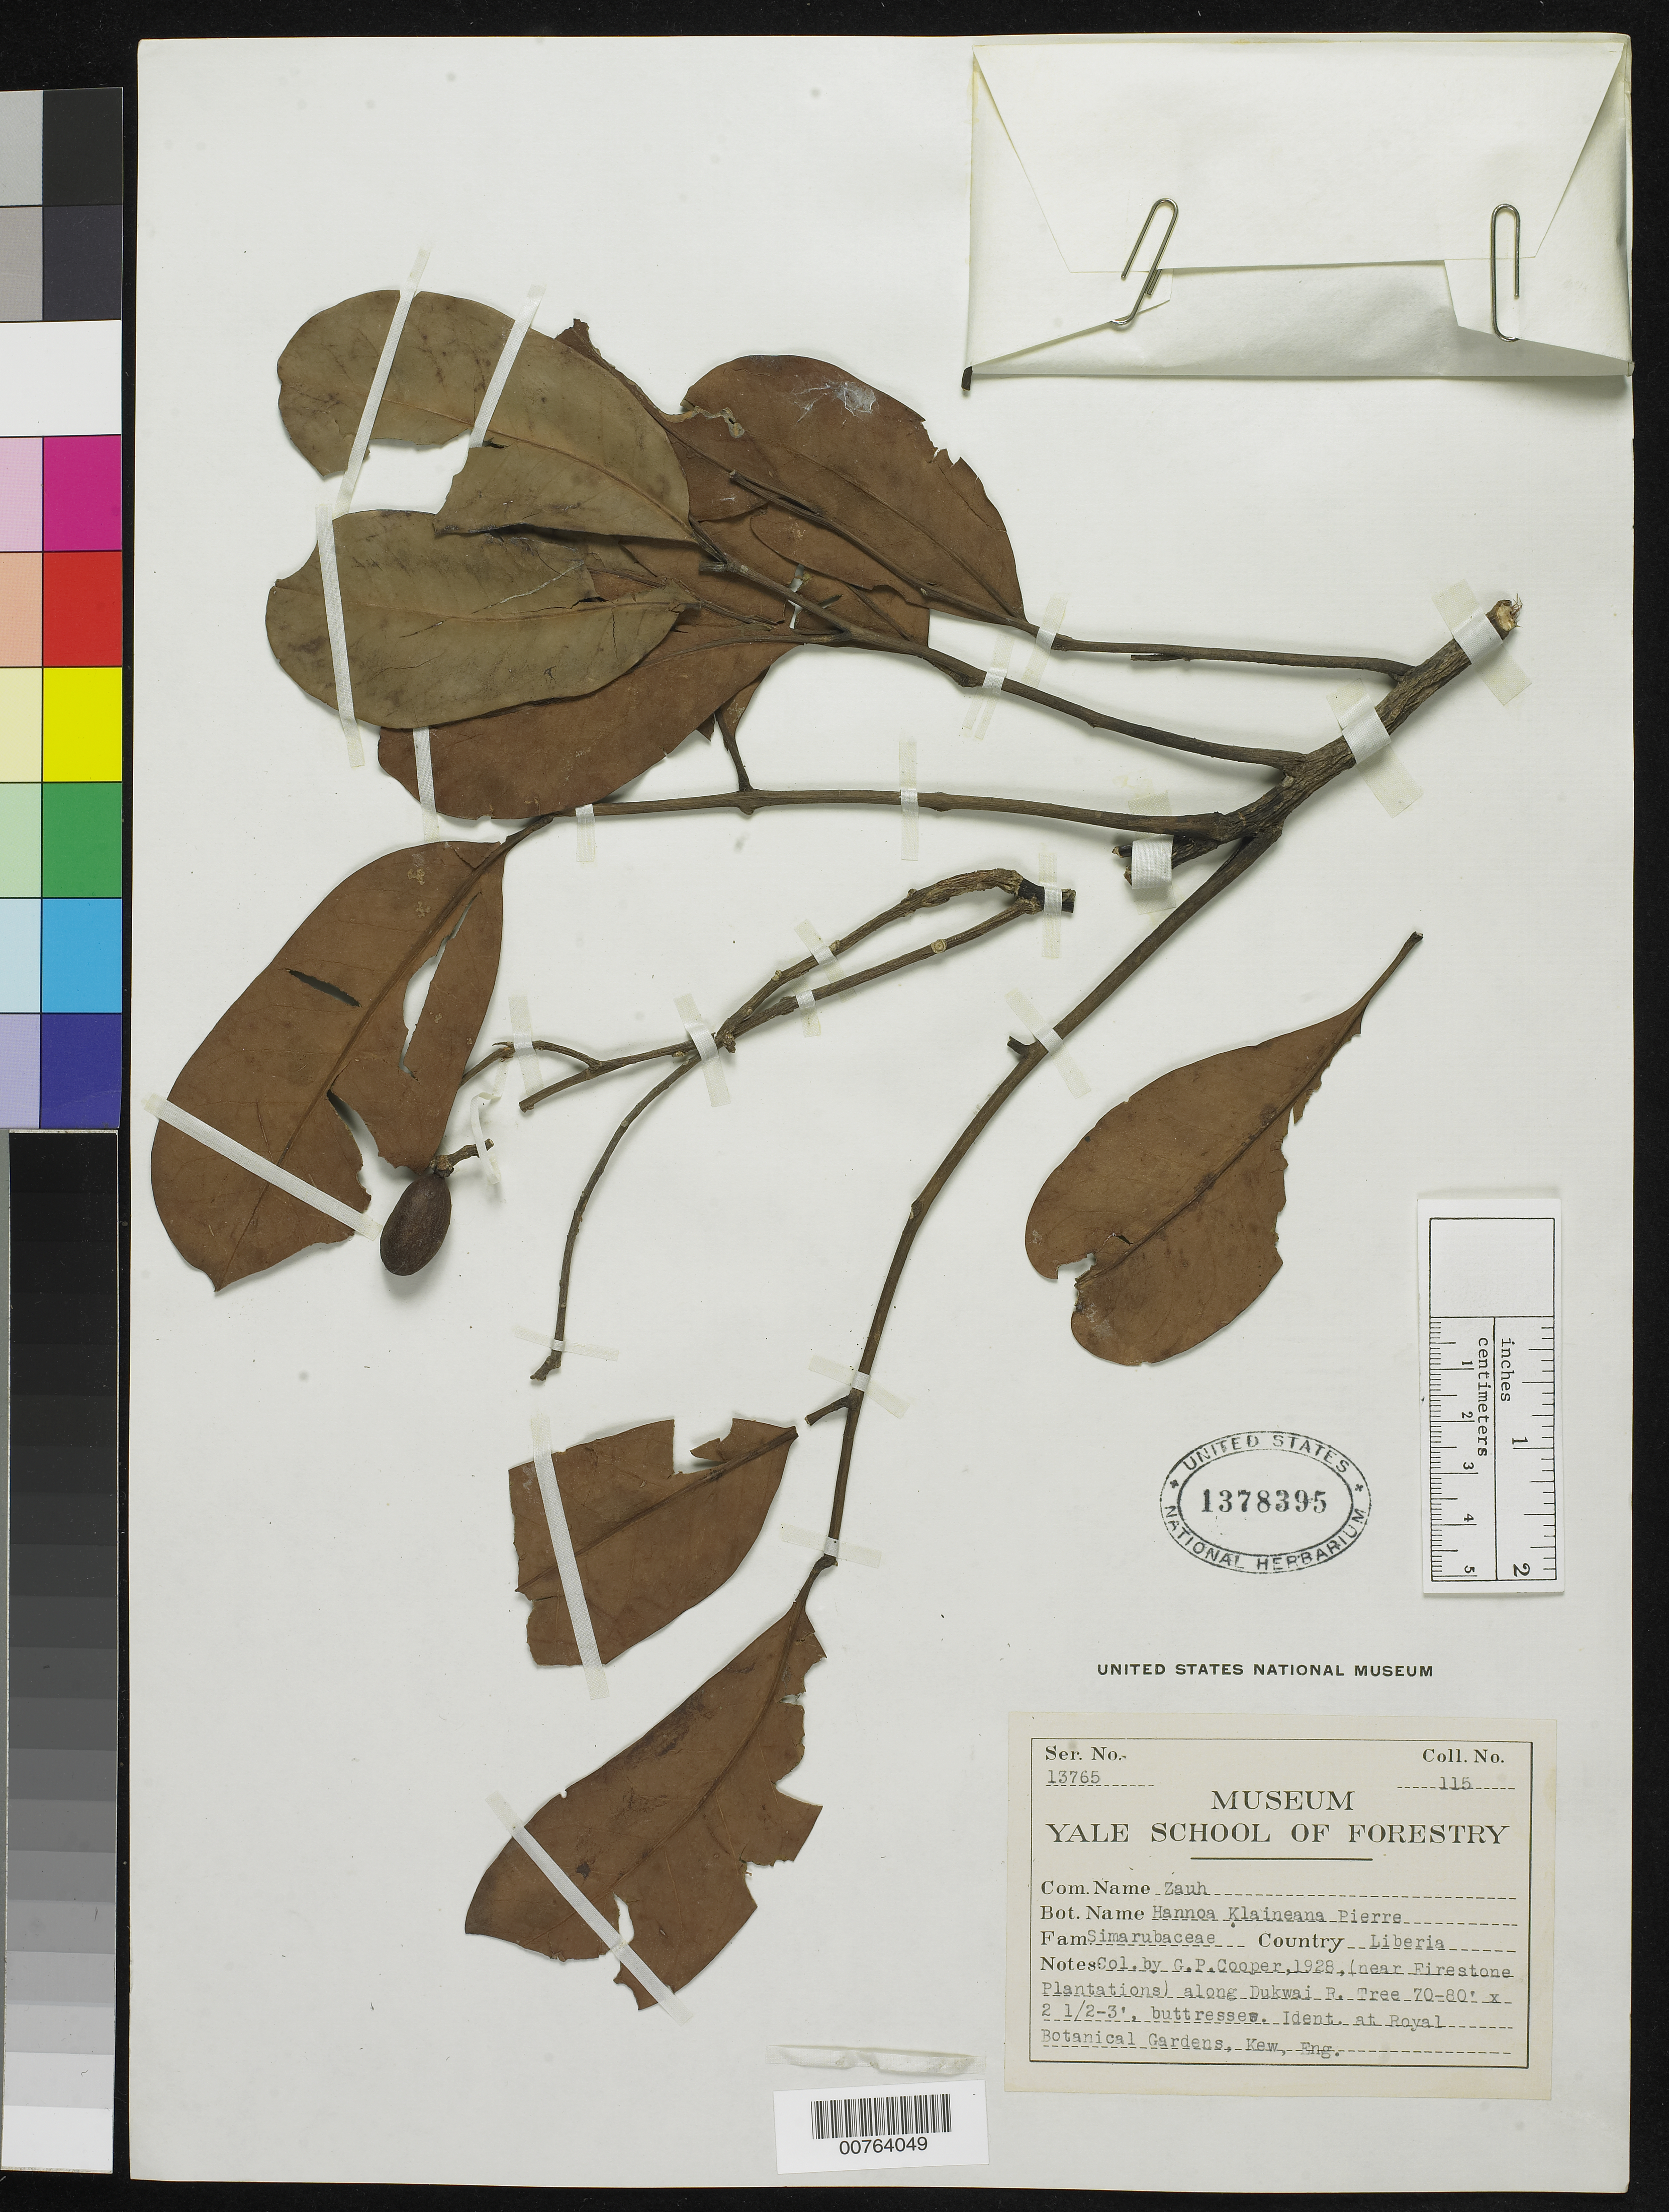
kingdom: Plantae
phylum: Tracheophyta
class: Magnoliopsida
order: Sapindales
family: Simaroubaceae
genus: Hannoa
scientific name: Hannoa klaineana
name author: Pierre ex Engl.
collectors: G. Cooper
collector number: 115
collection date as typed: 1928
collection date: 1928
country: Liberia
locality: (near Firestone Plantations) along Dukwai River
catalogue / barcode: US 1378395